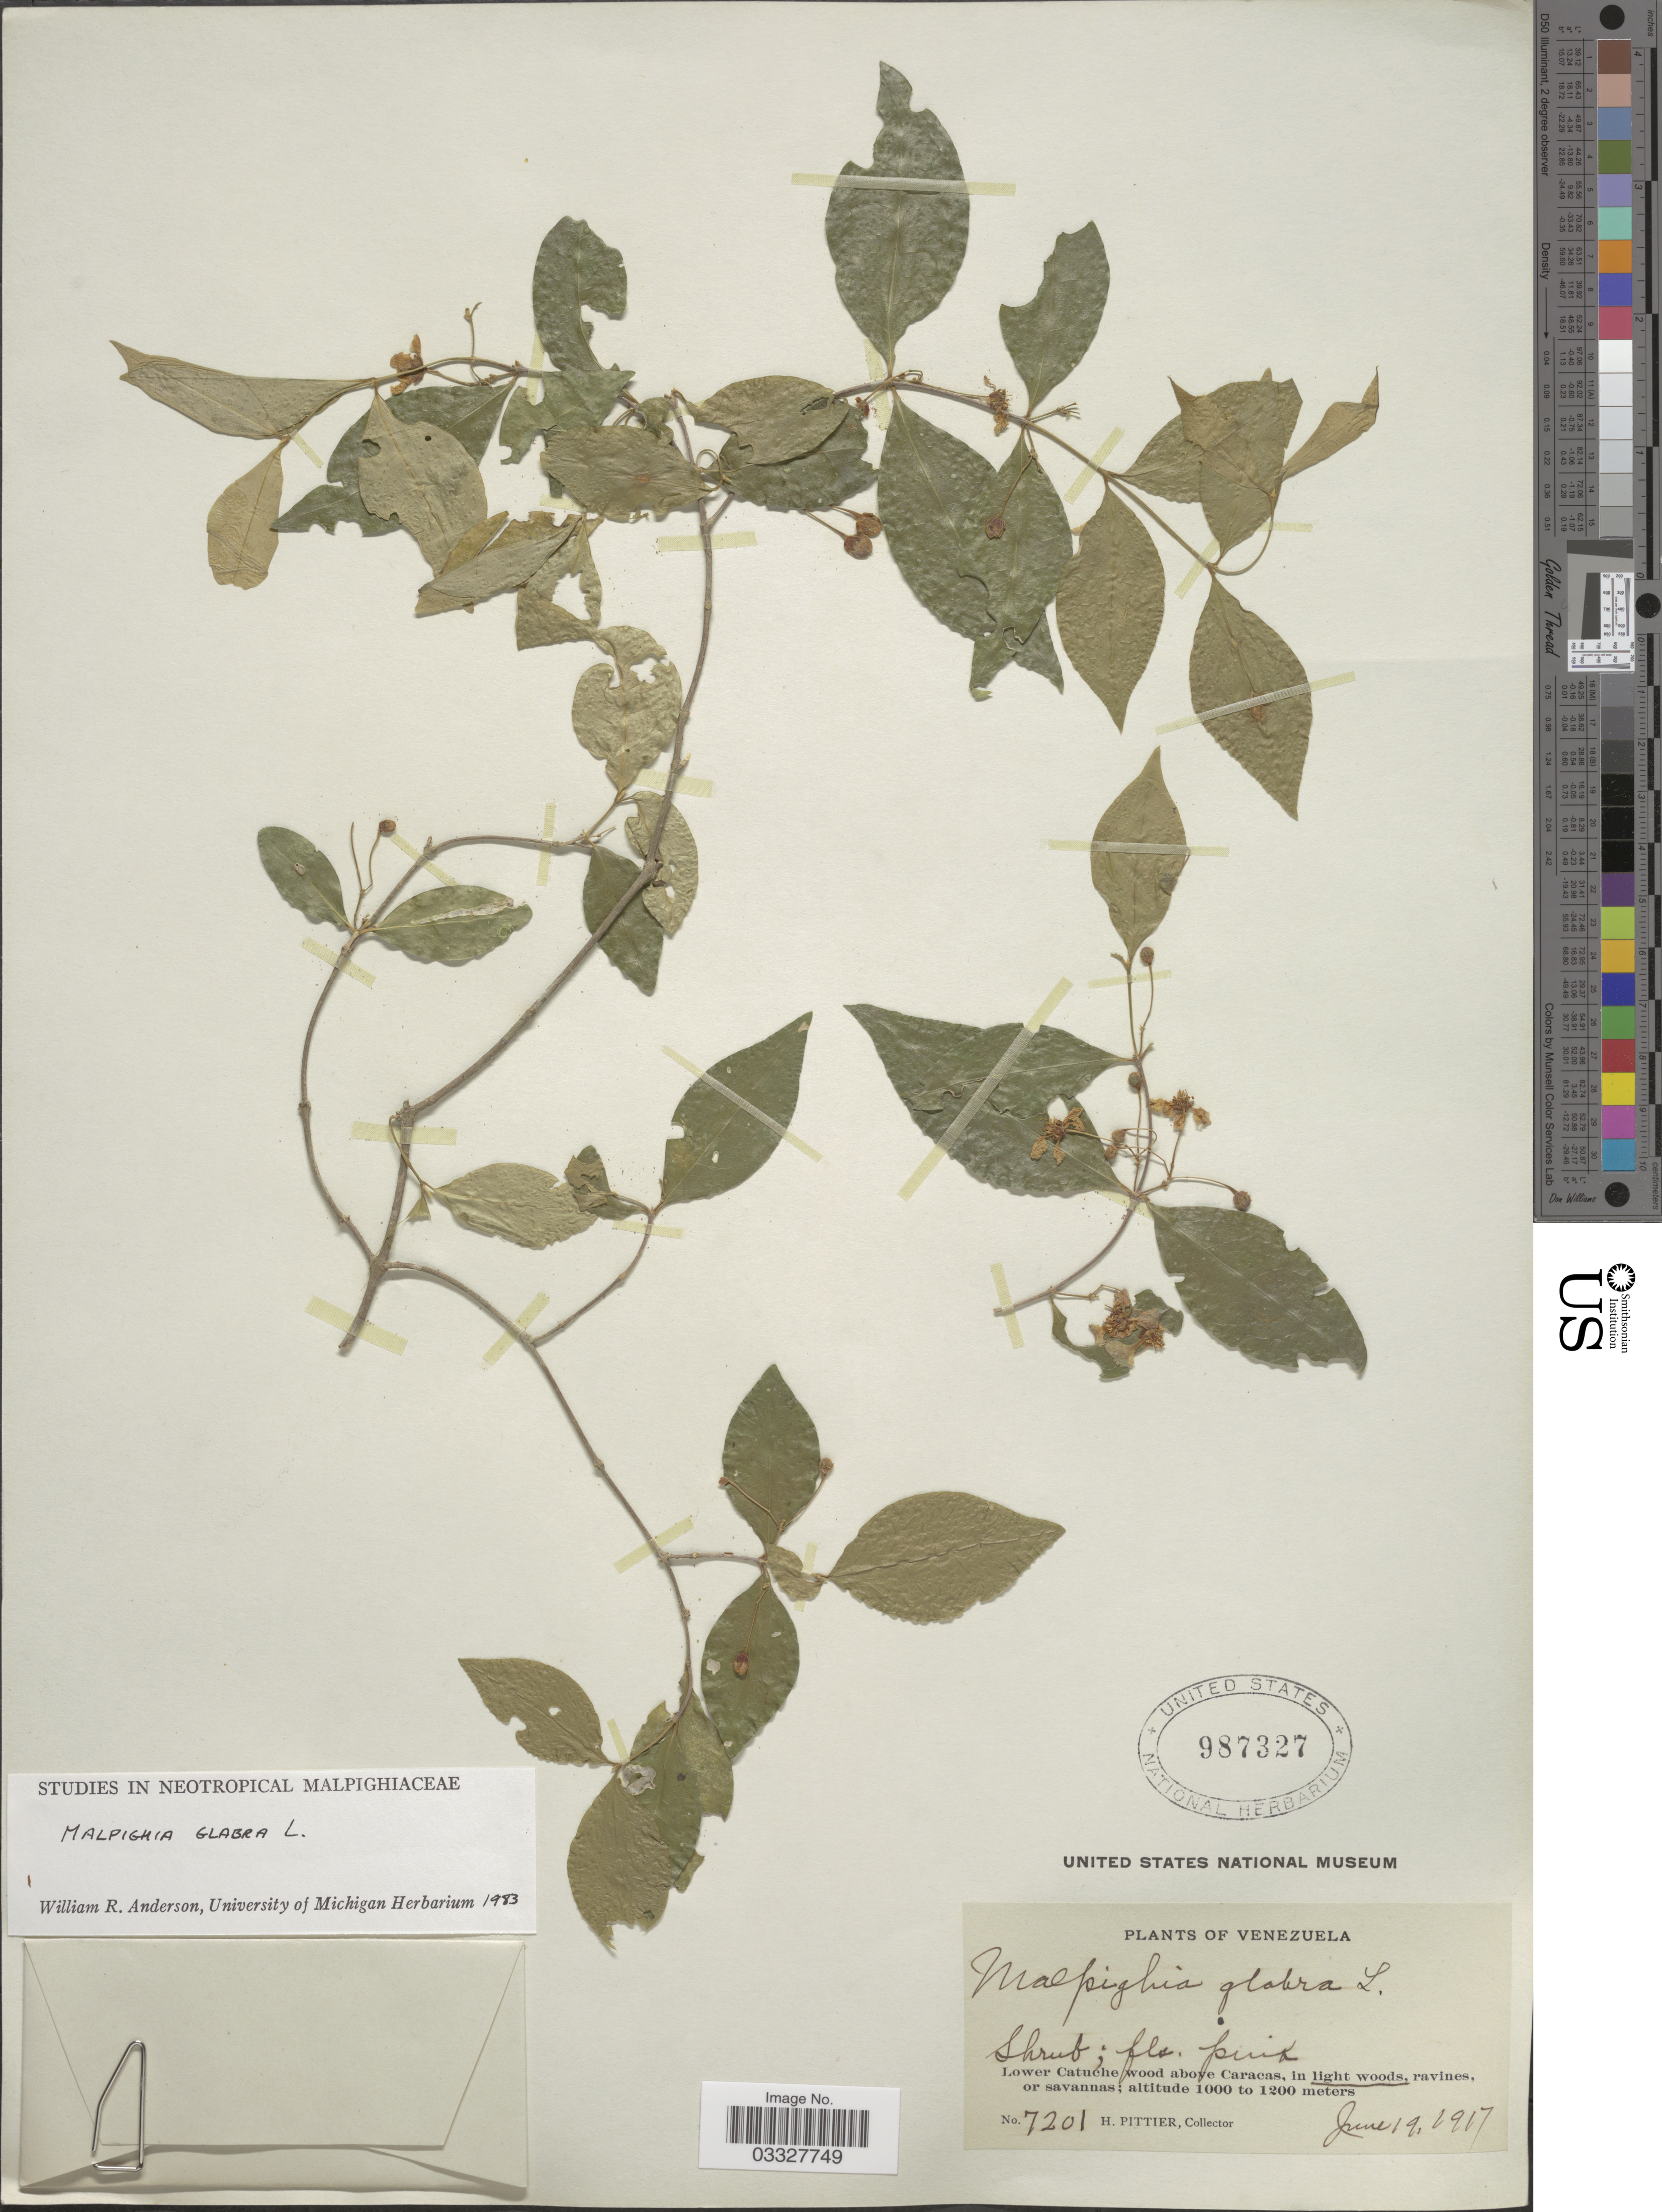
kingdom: Plantae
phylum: Tracheophyta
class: Magnoliopsida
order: Malpighiales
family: Malpighiaceae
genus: Malpighia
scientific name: Malpighia glabra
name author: L.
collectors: H. F. Pittier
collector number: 7201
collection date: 1917-06-19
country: Venezuela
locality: Lower Catuche wood above Caracas.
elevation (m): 1000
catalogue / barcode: US 987327